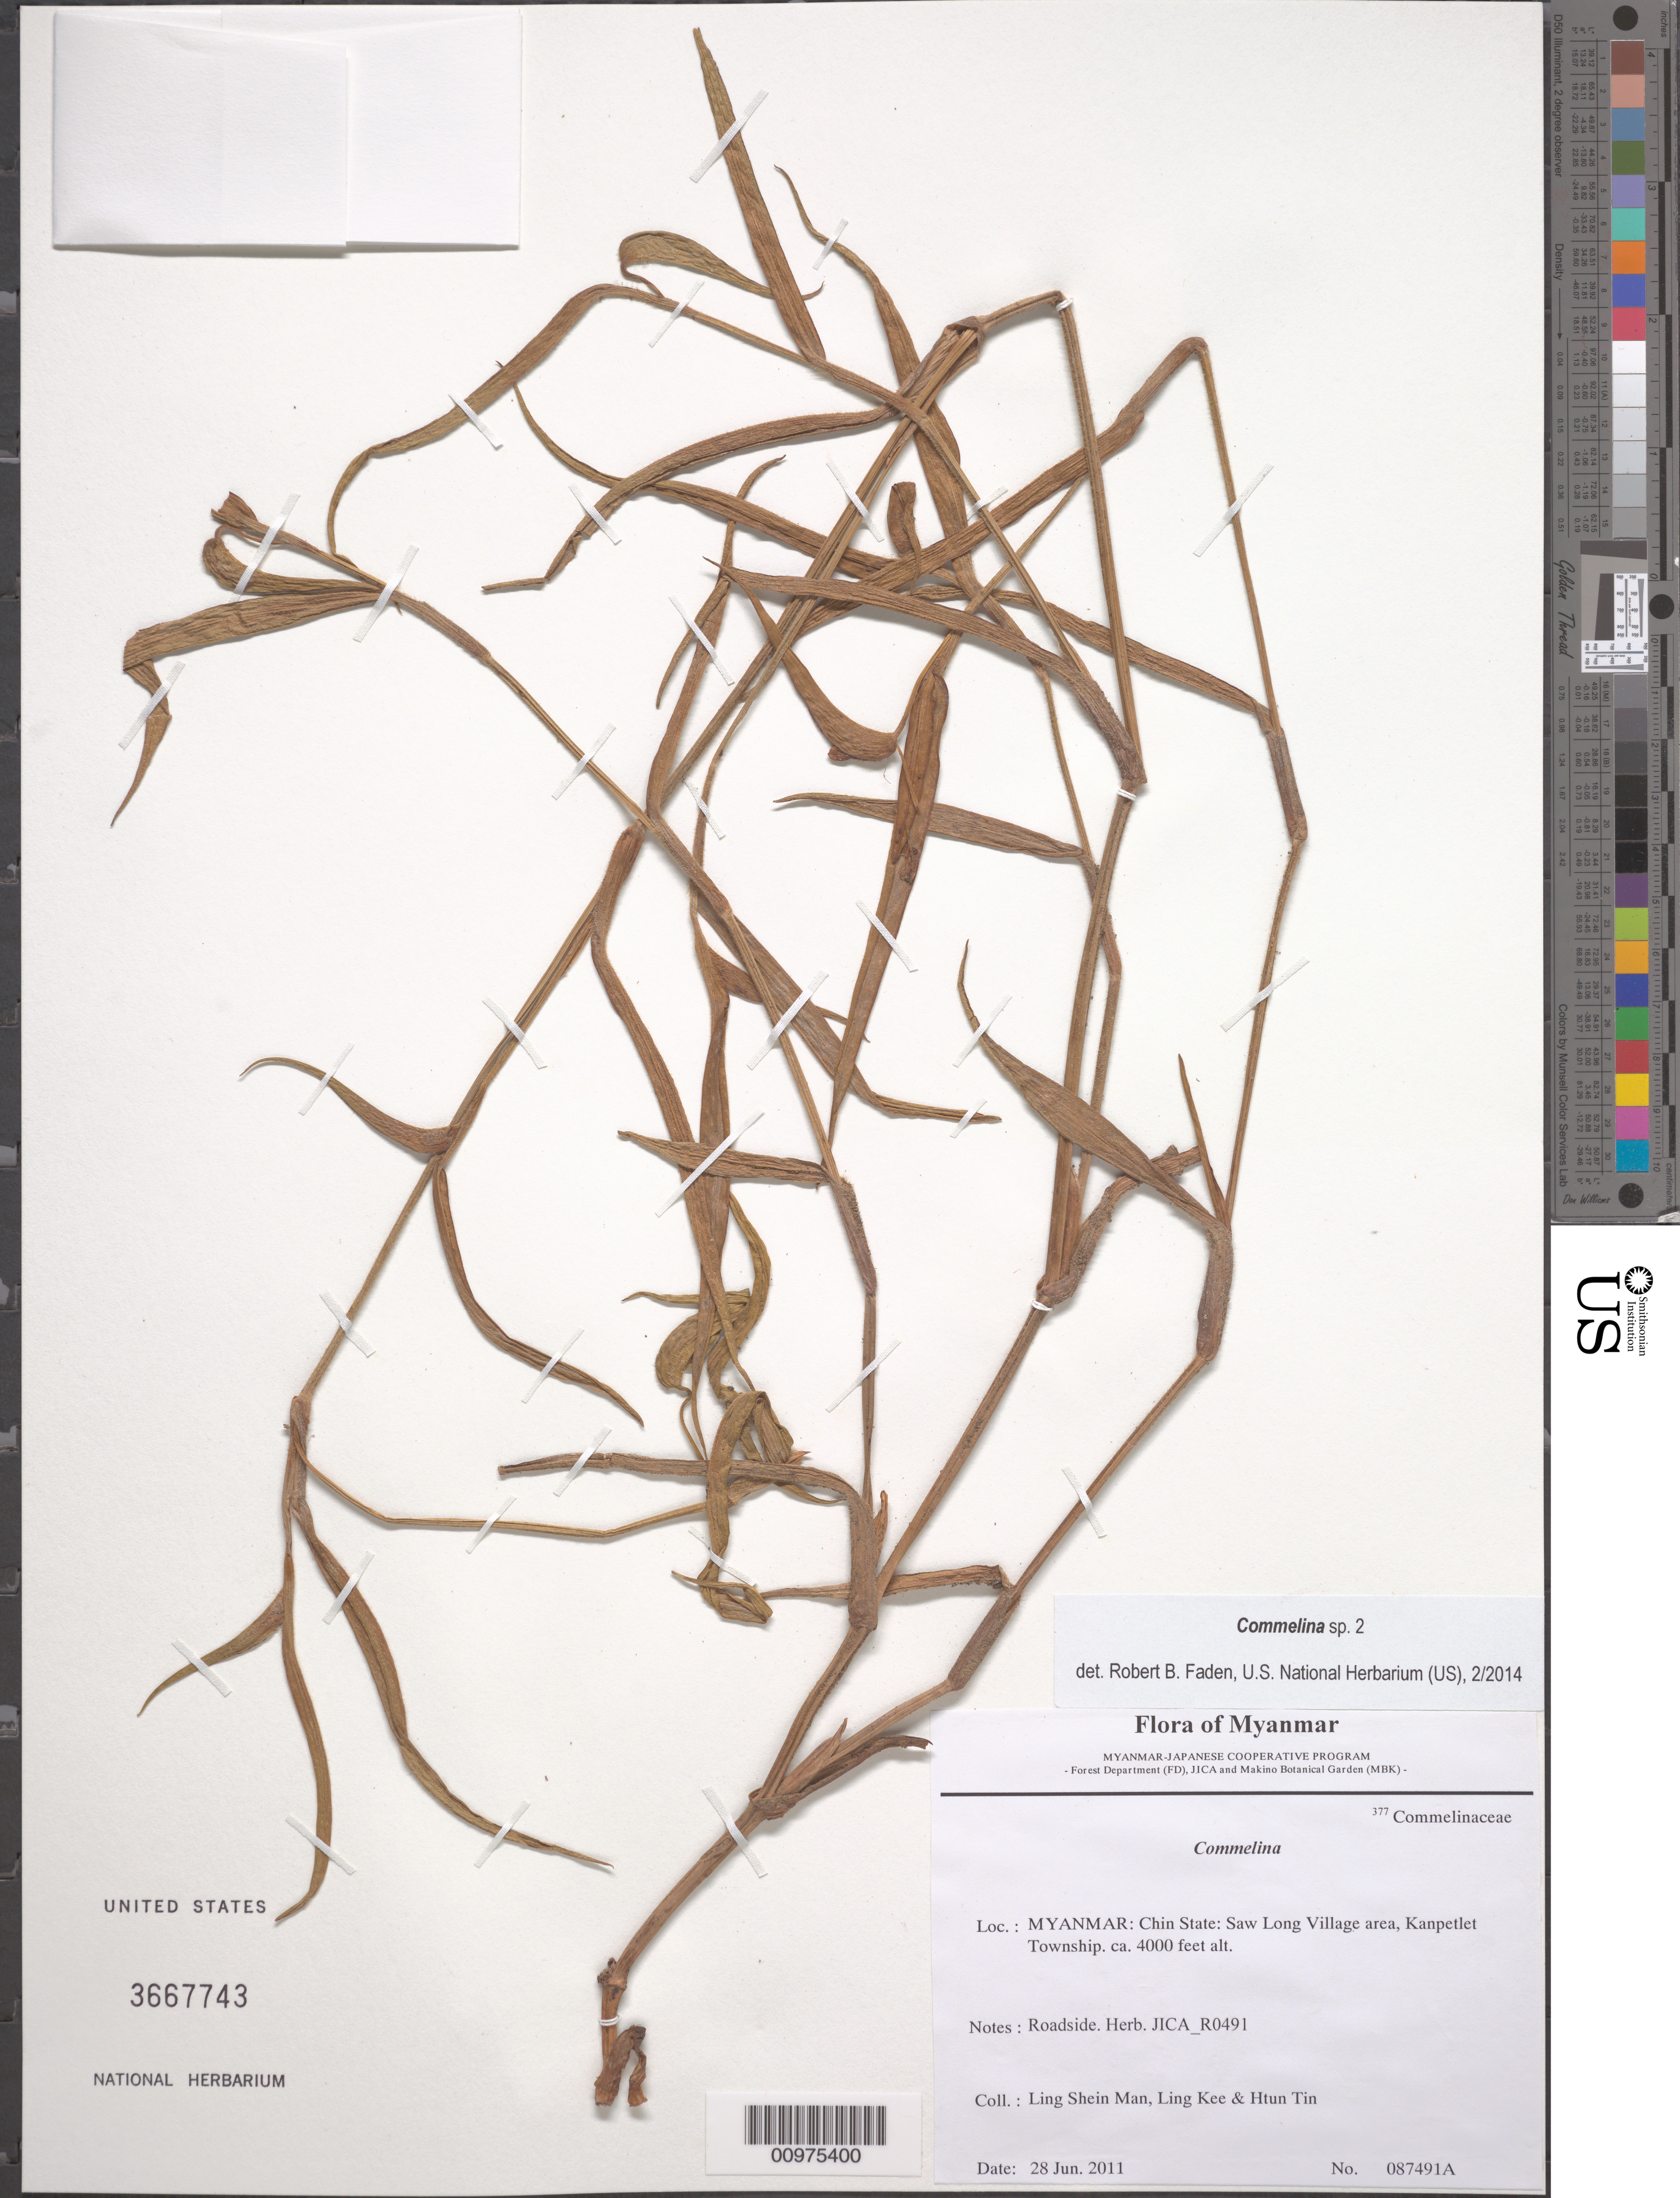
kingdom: Plantae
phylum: Tracheophyta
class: Liliopsida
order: Commelinales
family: Commelinaceae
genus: Commelina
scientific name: Commelina sp. "2"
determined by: Faden, Robert B., (US), Smithsonian Institution - National Museum of Natural History (UNITED STATES)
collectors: Ling Shein Man et al.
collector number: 087491A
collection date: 2011-06-28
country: Myanmar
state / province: Chin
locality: Saw Long Village area, Kanpetlet Township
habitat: Roadside.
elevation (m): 1219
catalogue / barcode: US 3667743